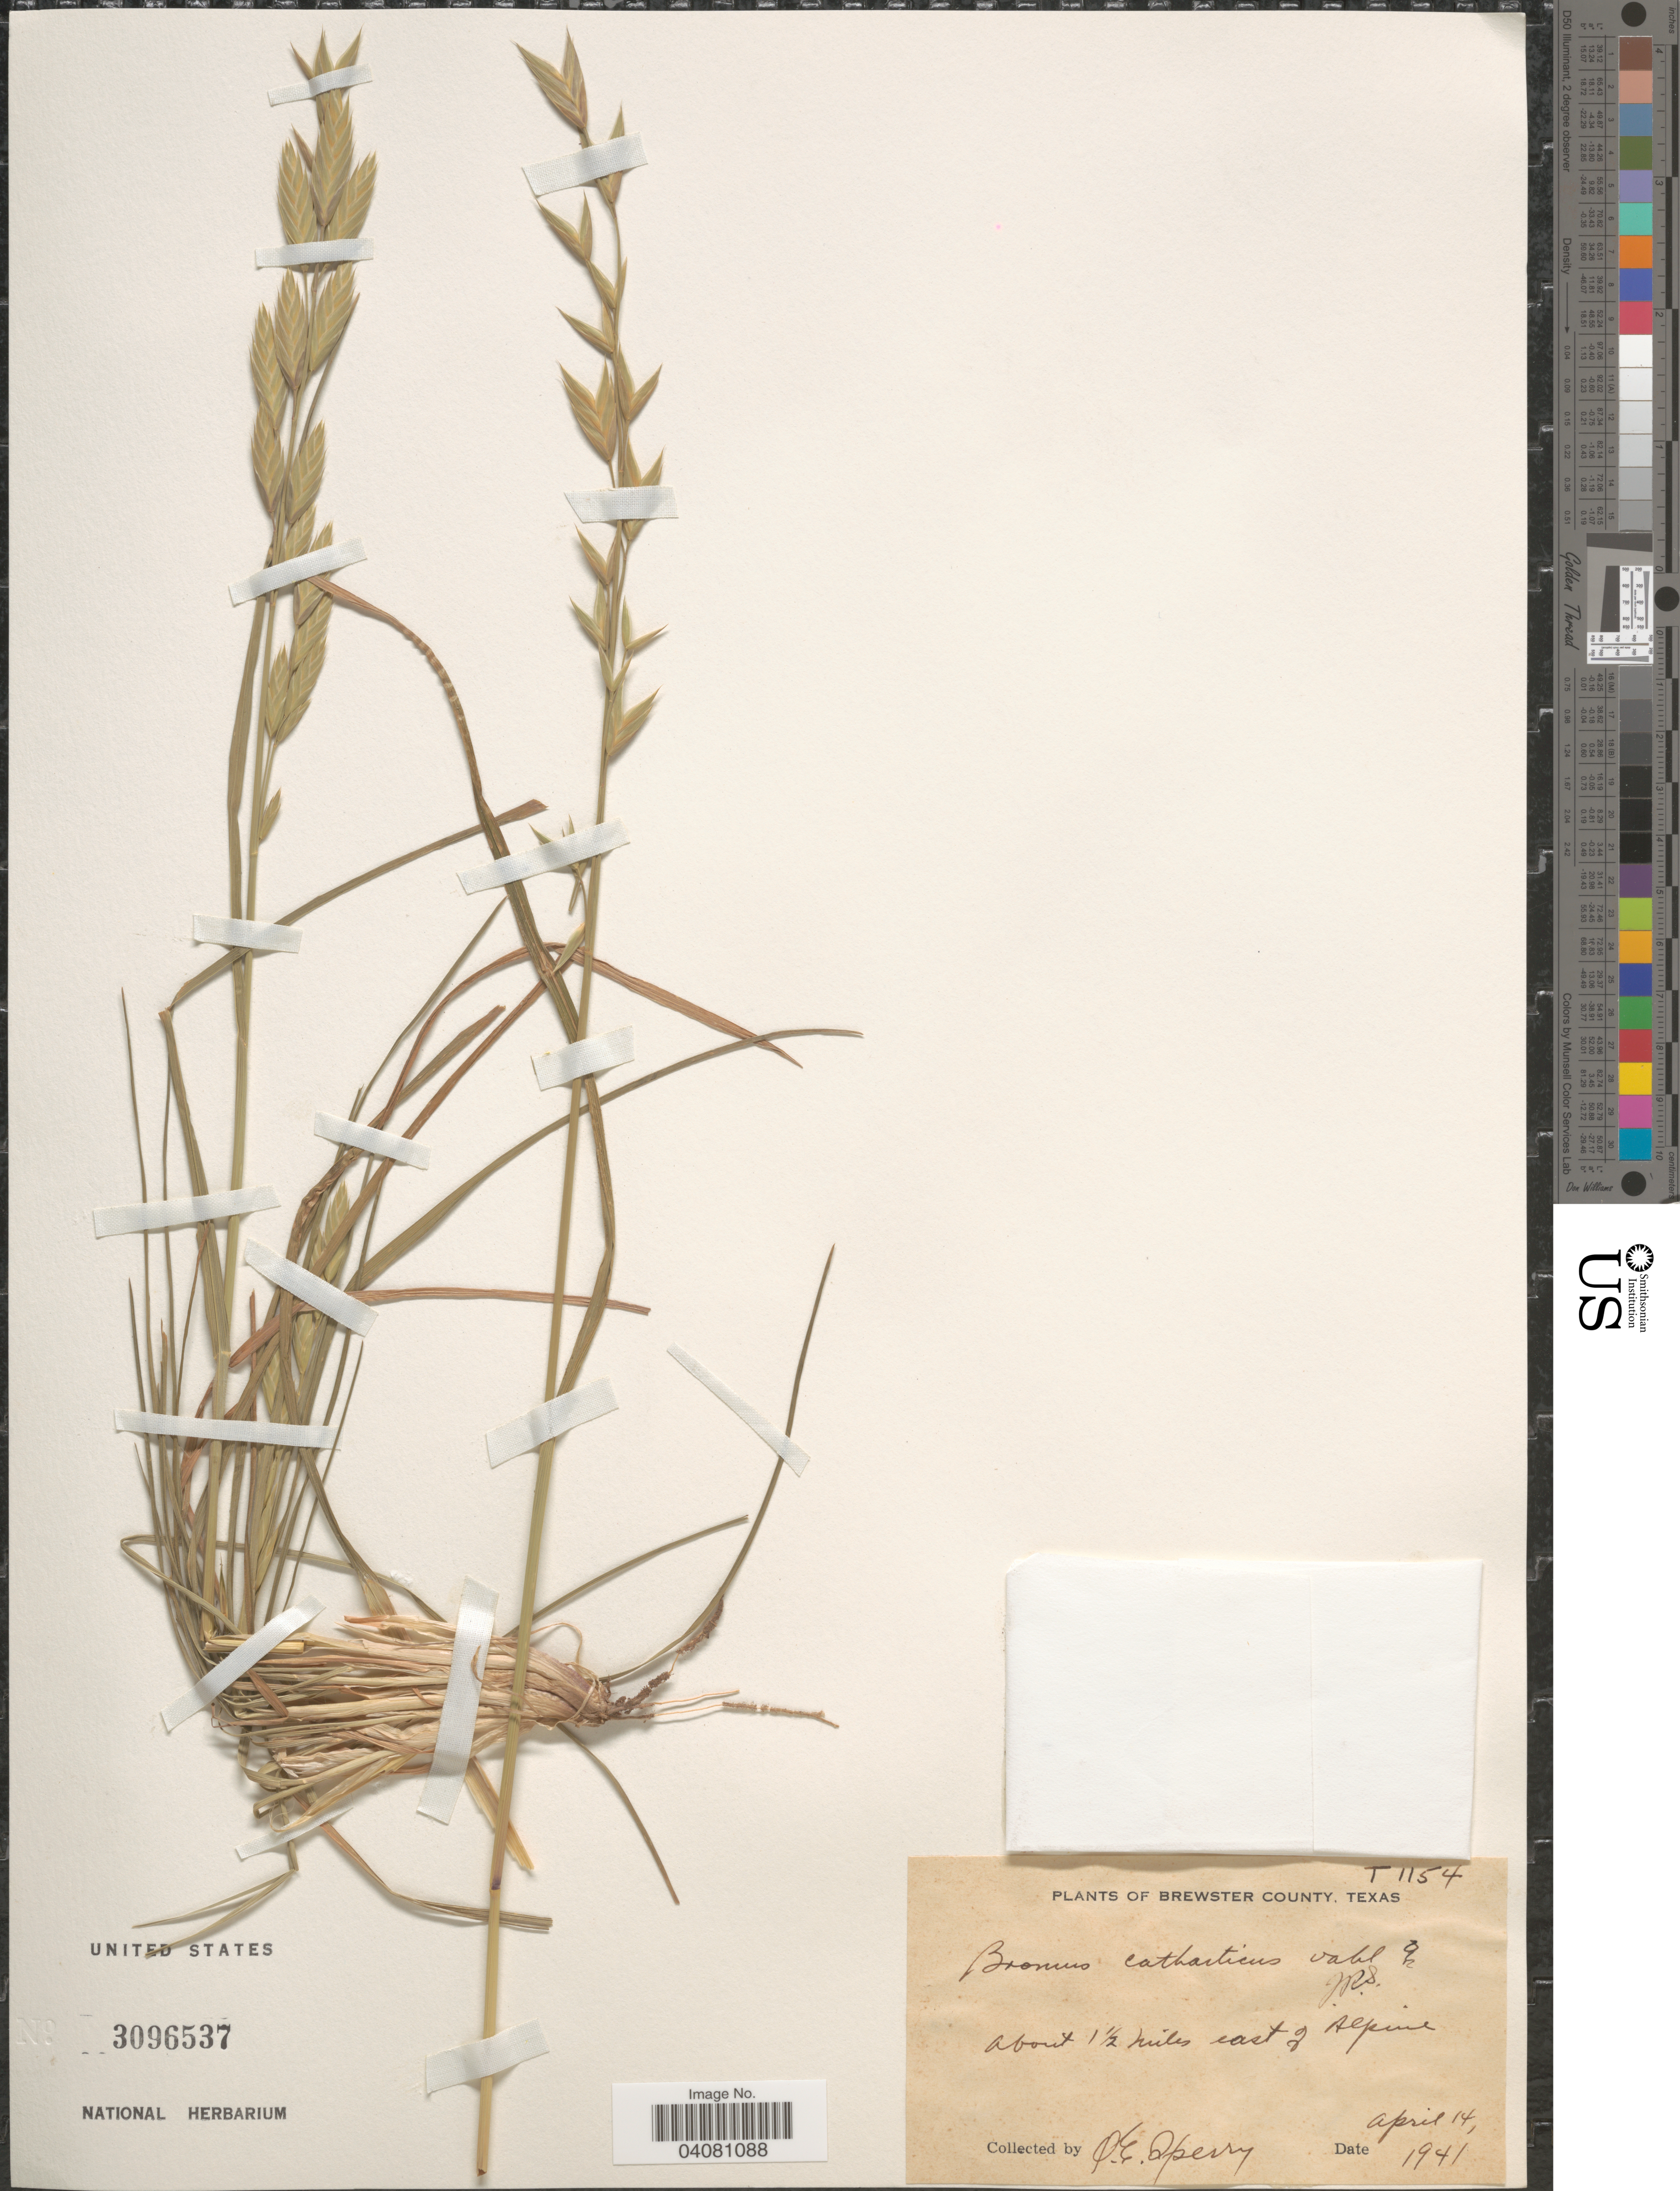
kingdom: Plantae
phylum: Tracheophyta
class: Liliopsida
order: Poales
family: Poaceae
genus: Bromus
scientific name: Bromus carinatus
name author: Hook. & Arn.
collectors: O. E. Sperry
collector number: T1154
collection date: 1941-04-14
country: United States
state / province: Texas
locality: Brewster County. About 1 1/2 miles east of Alpine.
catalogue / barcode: US 3096537